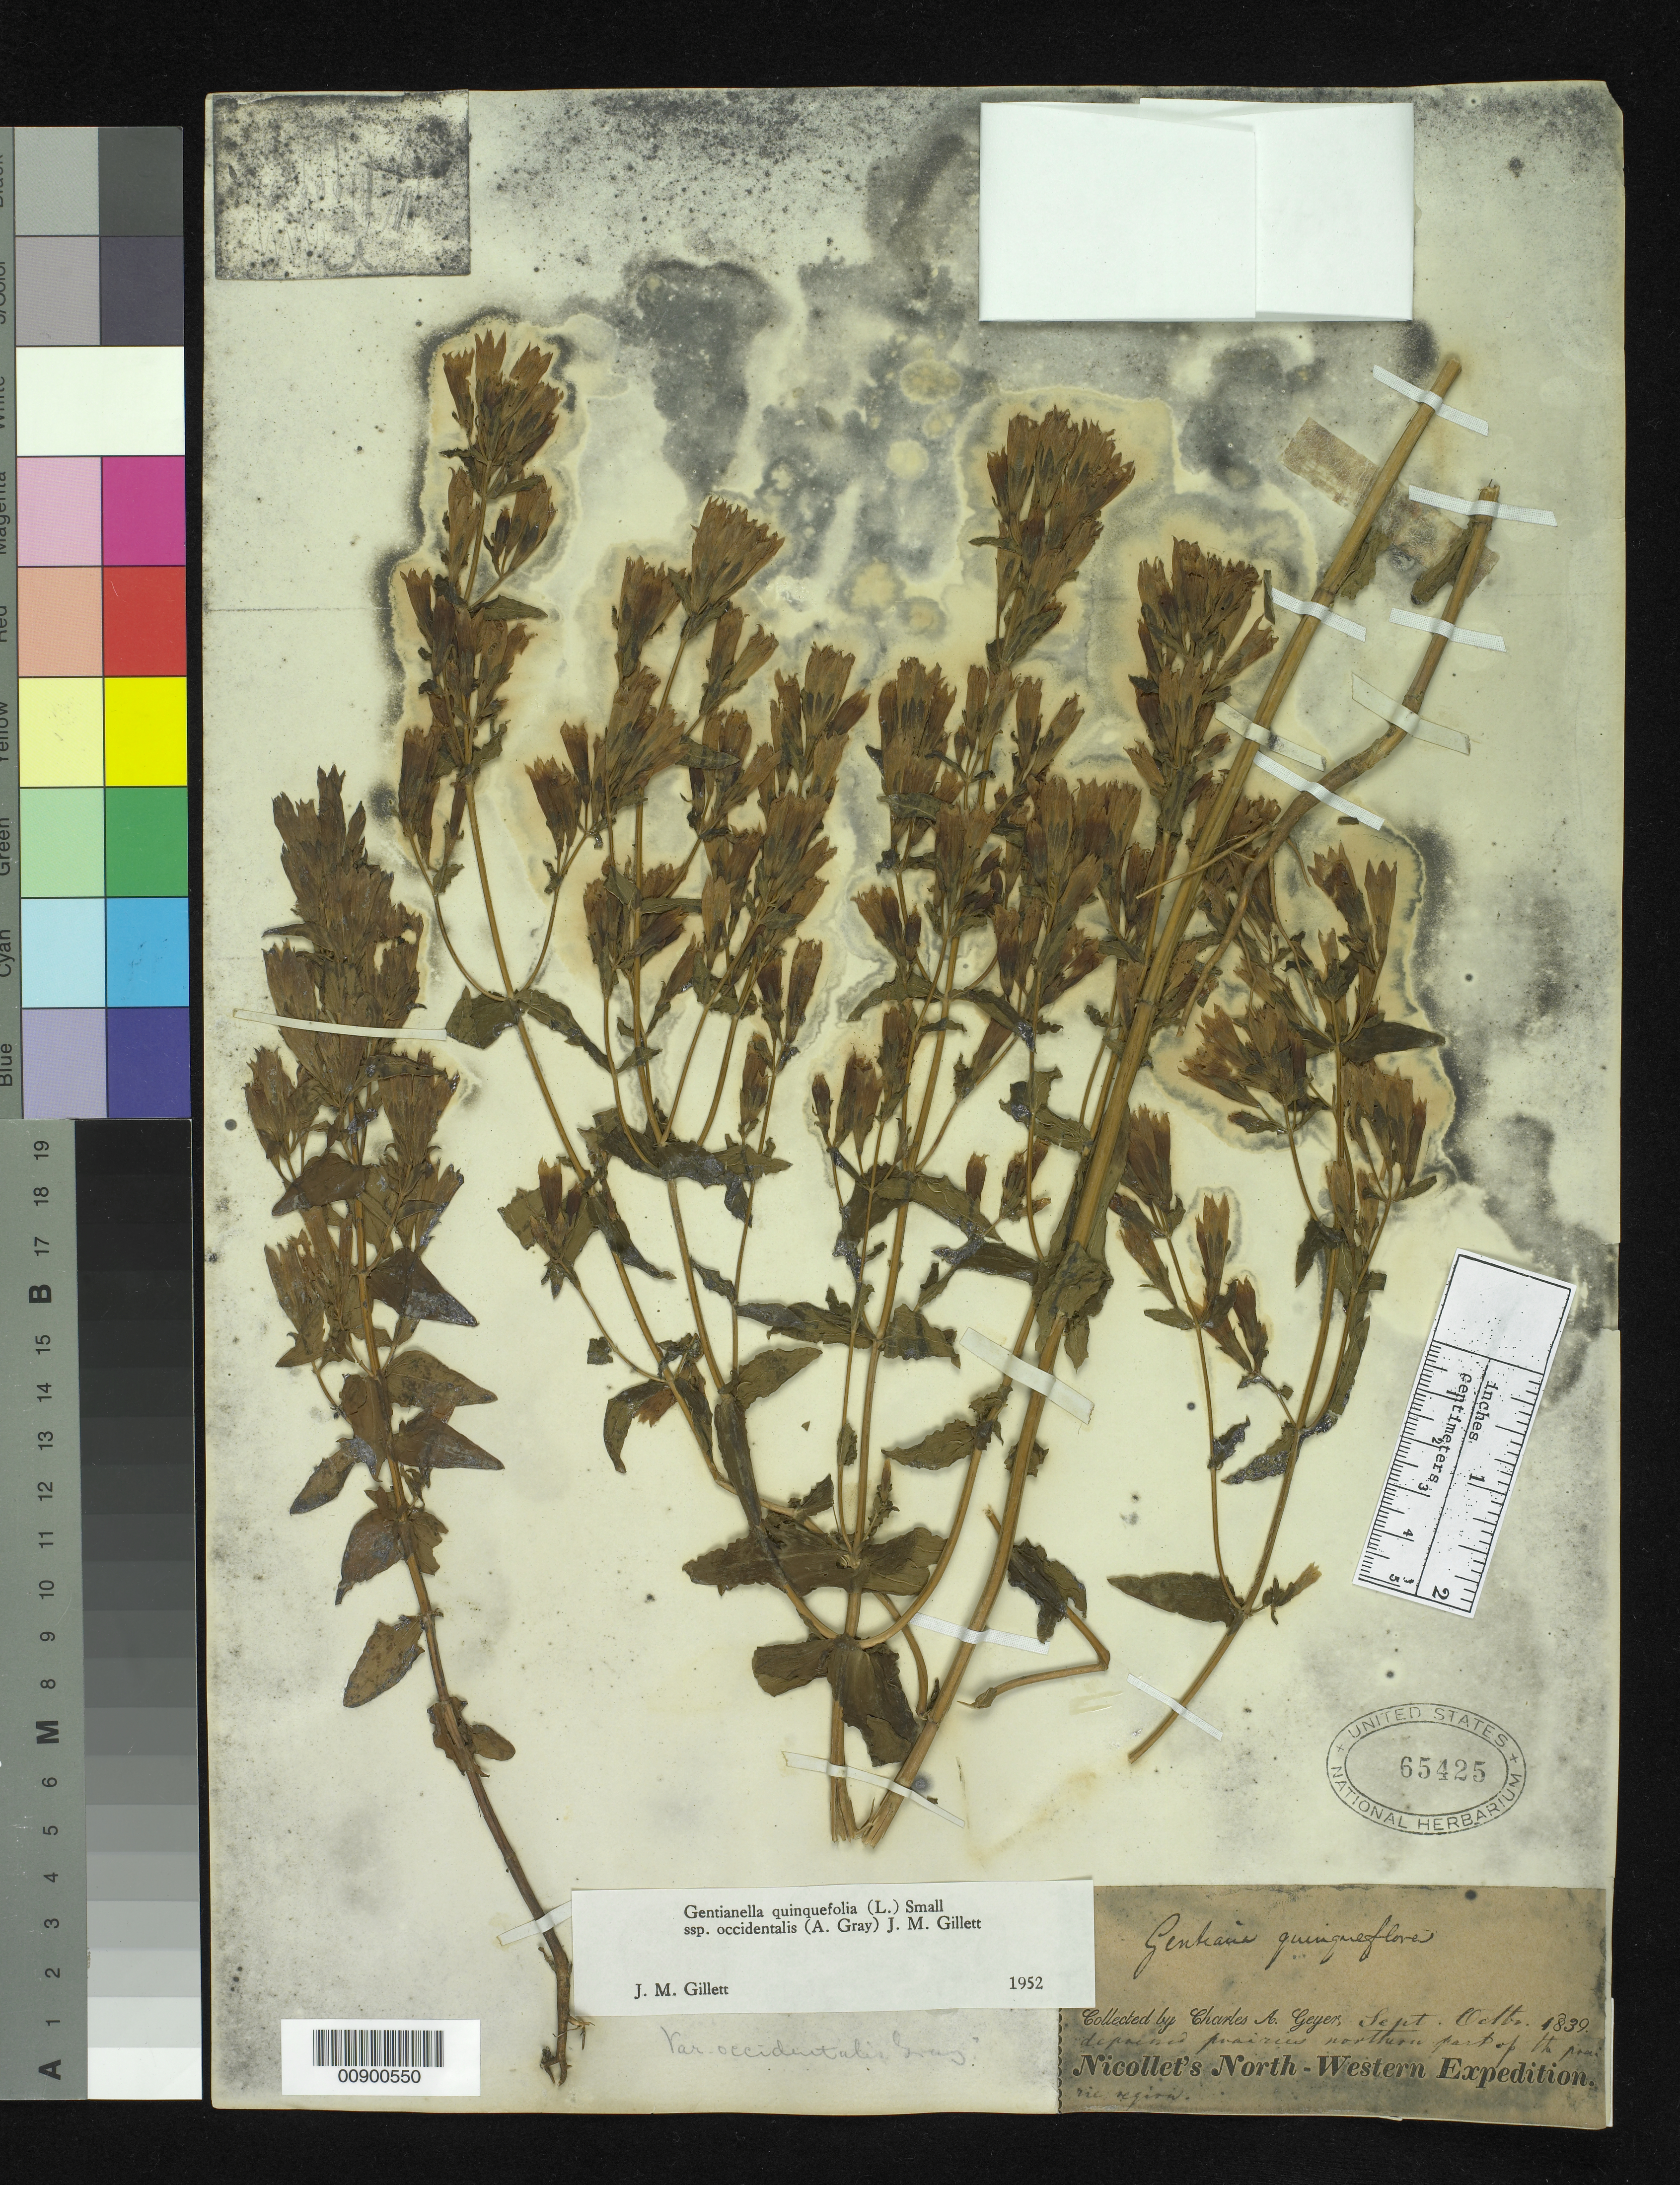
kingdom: Plantae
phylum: Tracheophyta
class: Magnoliopsida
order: Gentianales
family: Gentianaceae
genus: Gentianella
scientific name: Gentianella quinquefolia subsp. occidentalis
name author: (A. Gray) J.M. Gillett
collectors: C. A. Geyer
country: United States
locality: Northern part of the prairie region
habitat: Depressed prairies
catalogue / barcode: US 65425